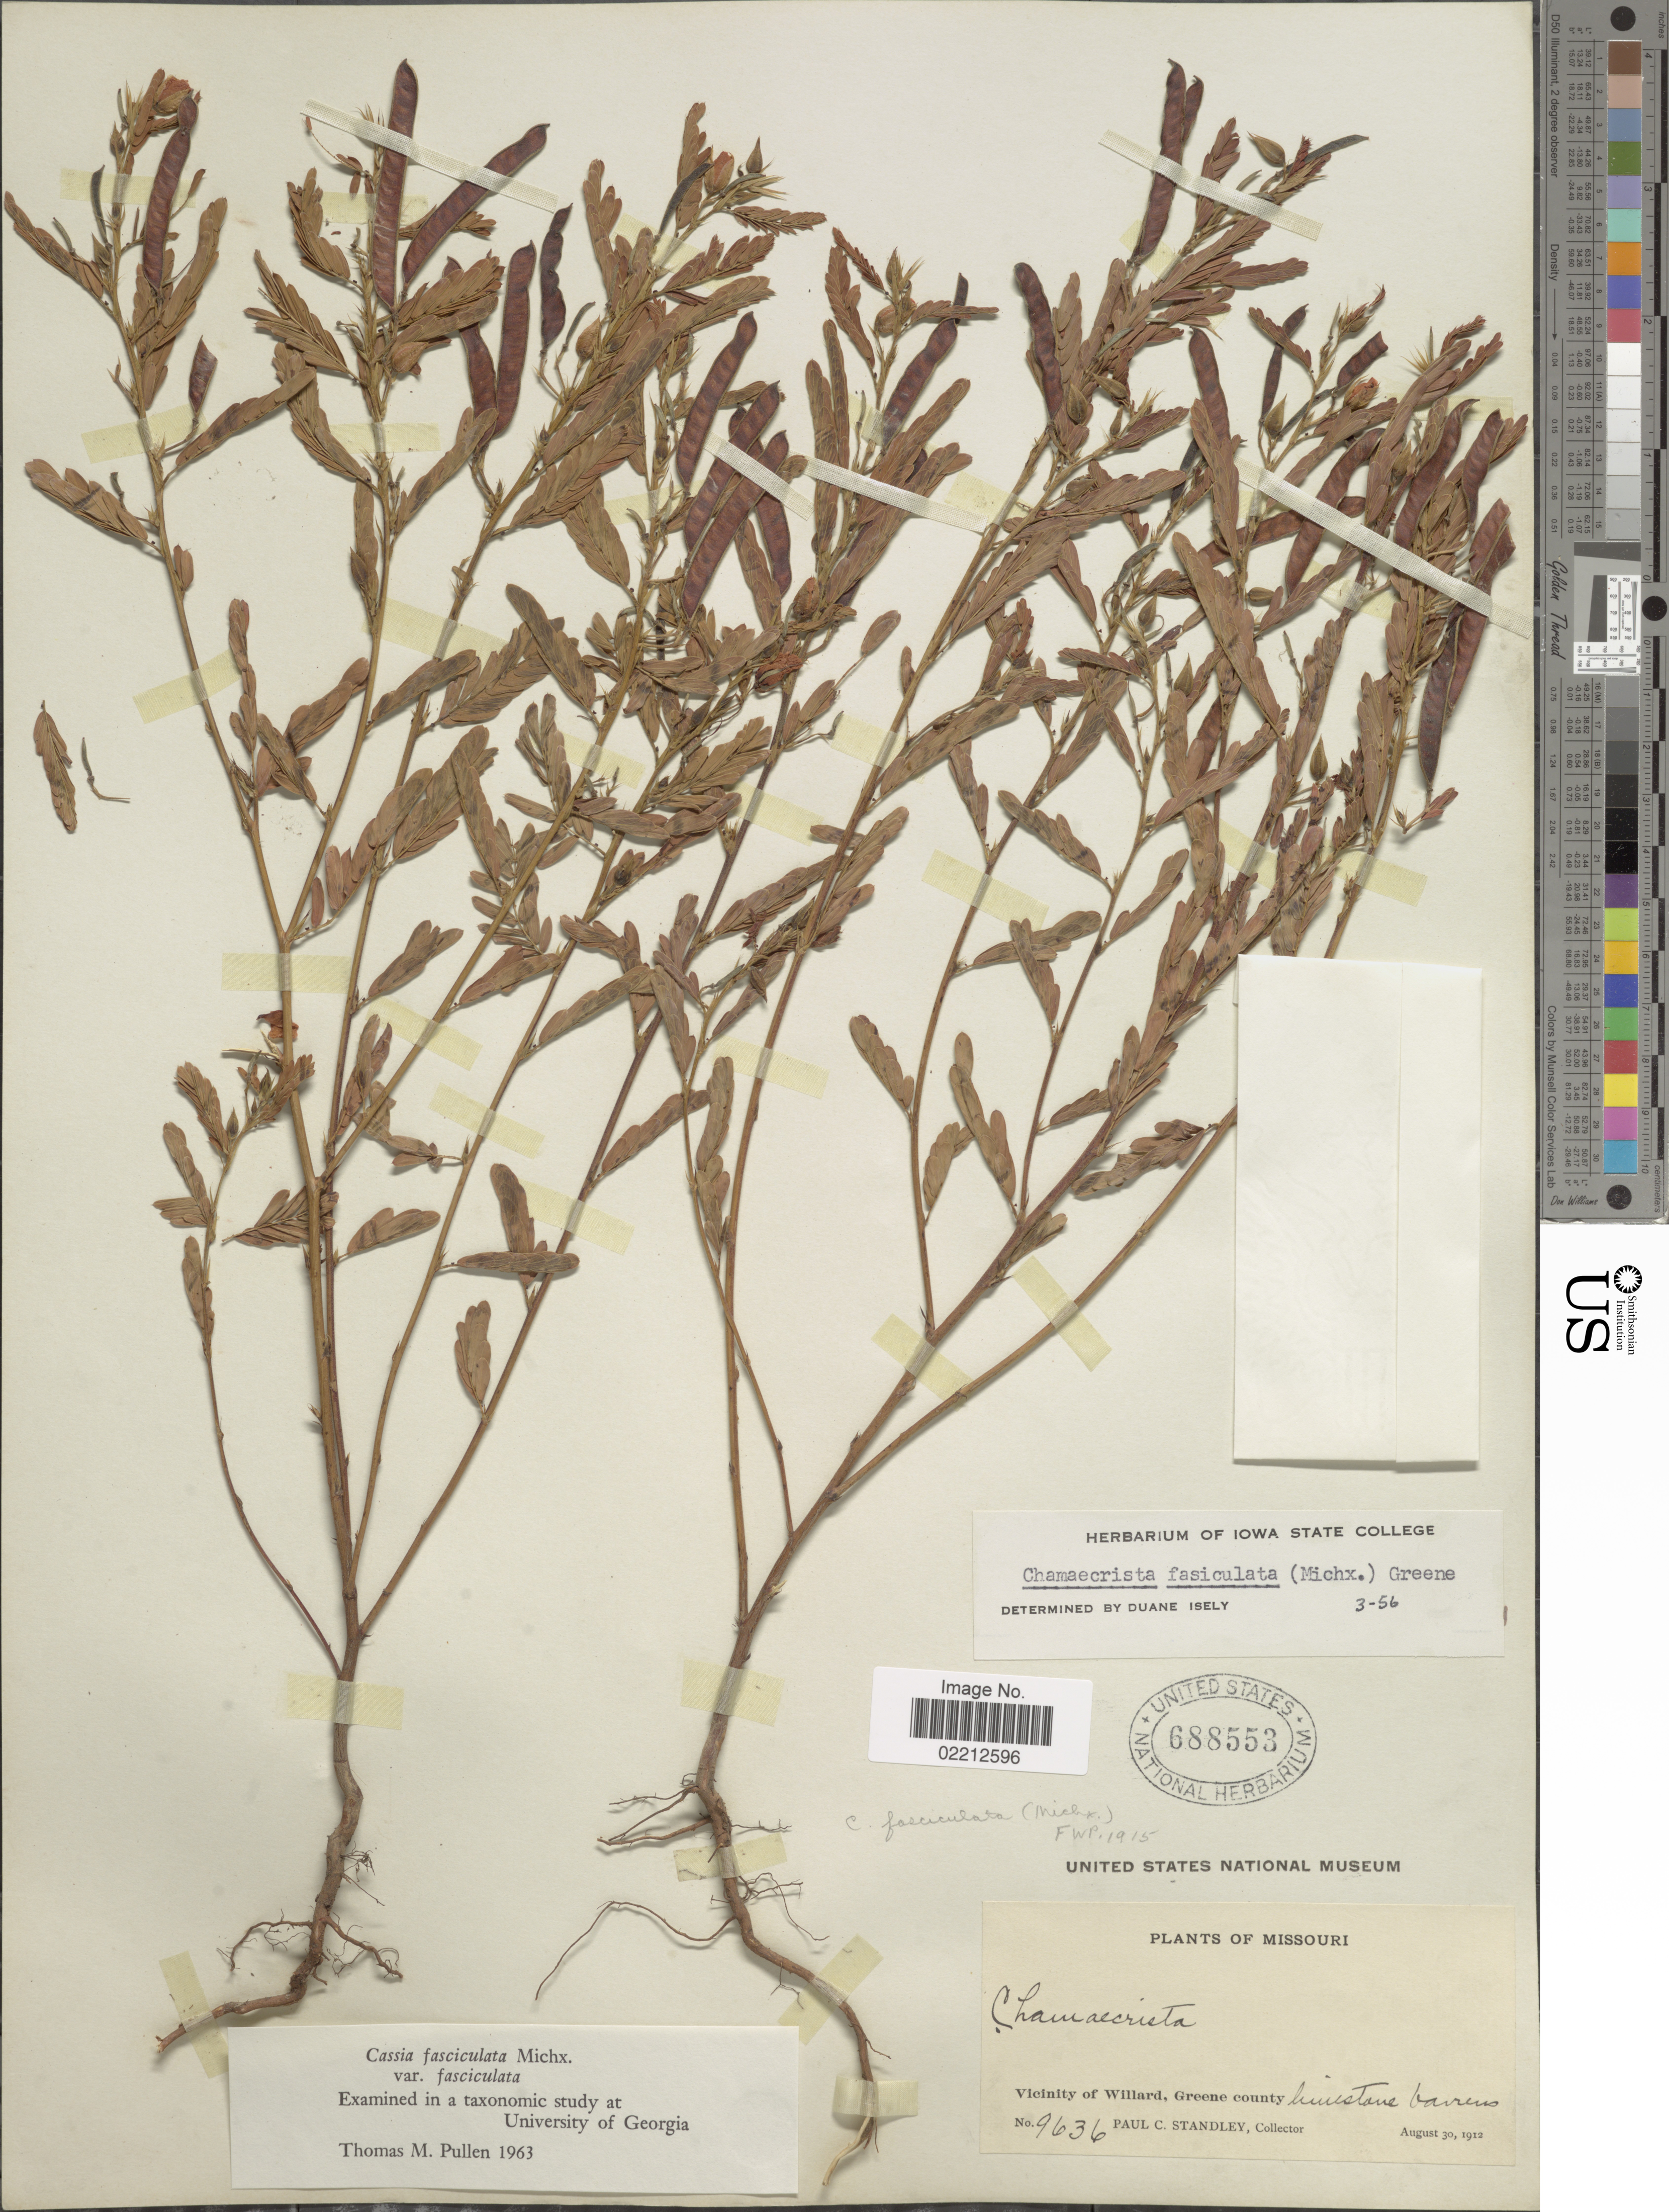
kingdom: Plantae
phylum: Tracheophyta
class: Magnoliopsida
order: Fabales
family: Fabaceae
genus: Chamaecrista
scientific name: Chamaecrista fasciculata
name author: (Michx.) Greene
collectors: P. C. Standley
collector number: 9636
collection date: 1912-08-30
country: United States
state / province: Missouri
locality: Vicinity of Willard, Green County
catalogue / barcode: US 688553